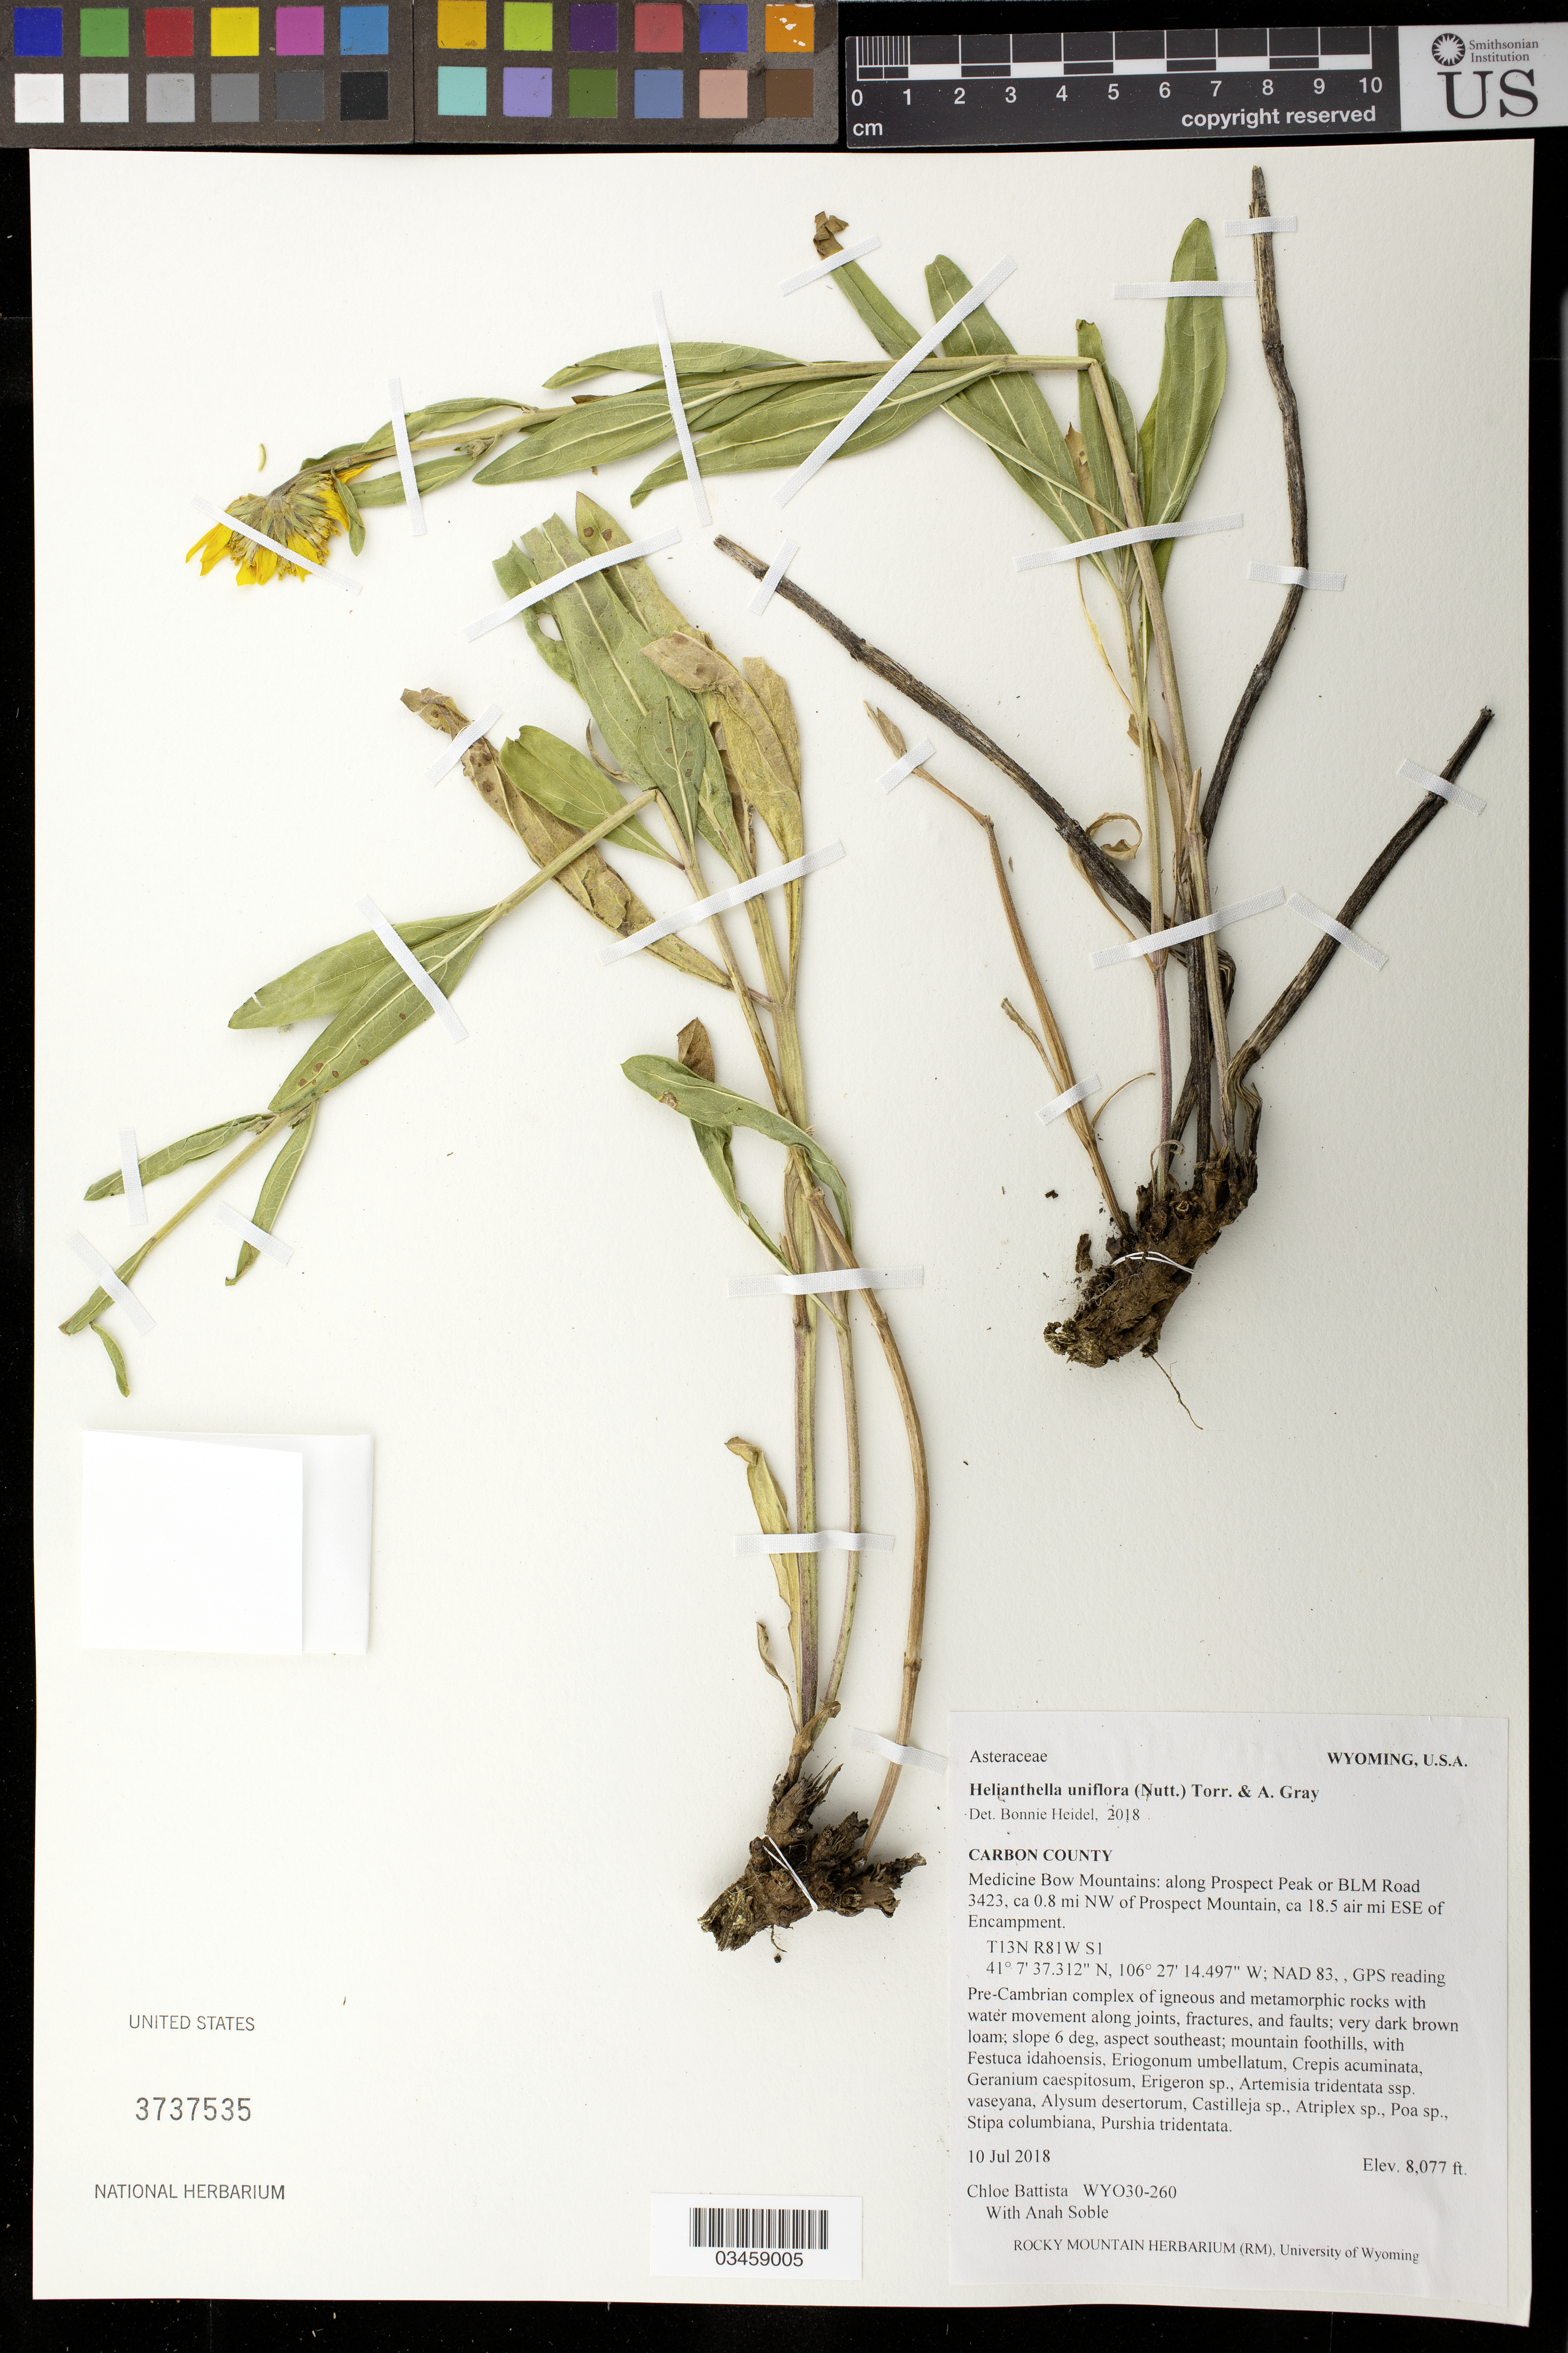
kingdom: Plantae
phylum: Tracheophyta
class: Magnoliopsida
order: Asterales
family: Asteraceae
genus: Helianthella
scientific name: Helianthella uniflora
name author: Torr. & A. Gray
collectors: C. Battista, A. Soble & F. Blomquist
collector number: WY030-260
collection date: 2018-07-10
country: United States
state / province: Wyoming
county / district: Carbon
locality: Medicine Bow Mts, along Prospect Peak or BLM Road 3423, 0.8 mi. NW of Prospect Mt, 18.5 air mi. ESE of Encampment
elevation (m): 2462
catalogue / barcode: US 3737535